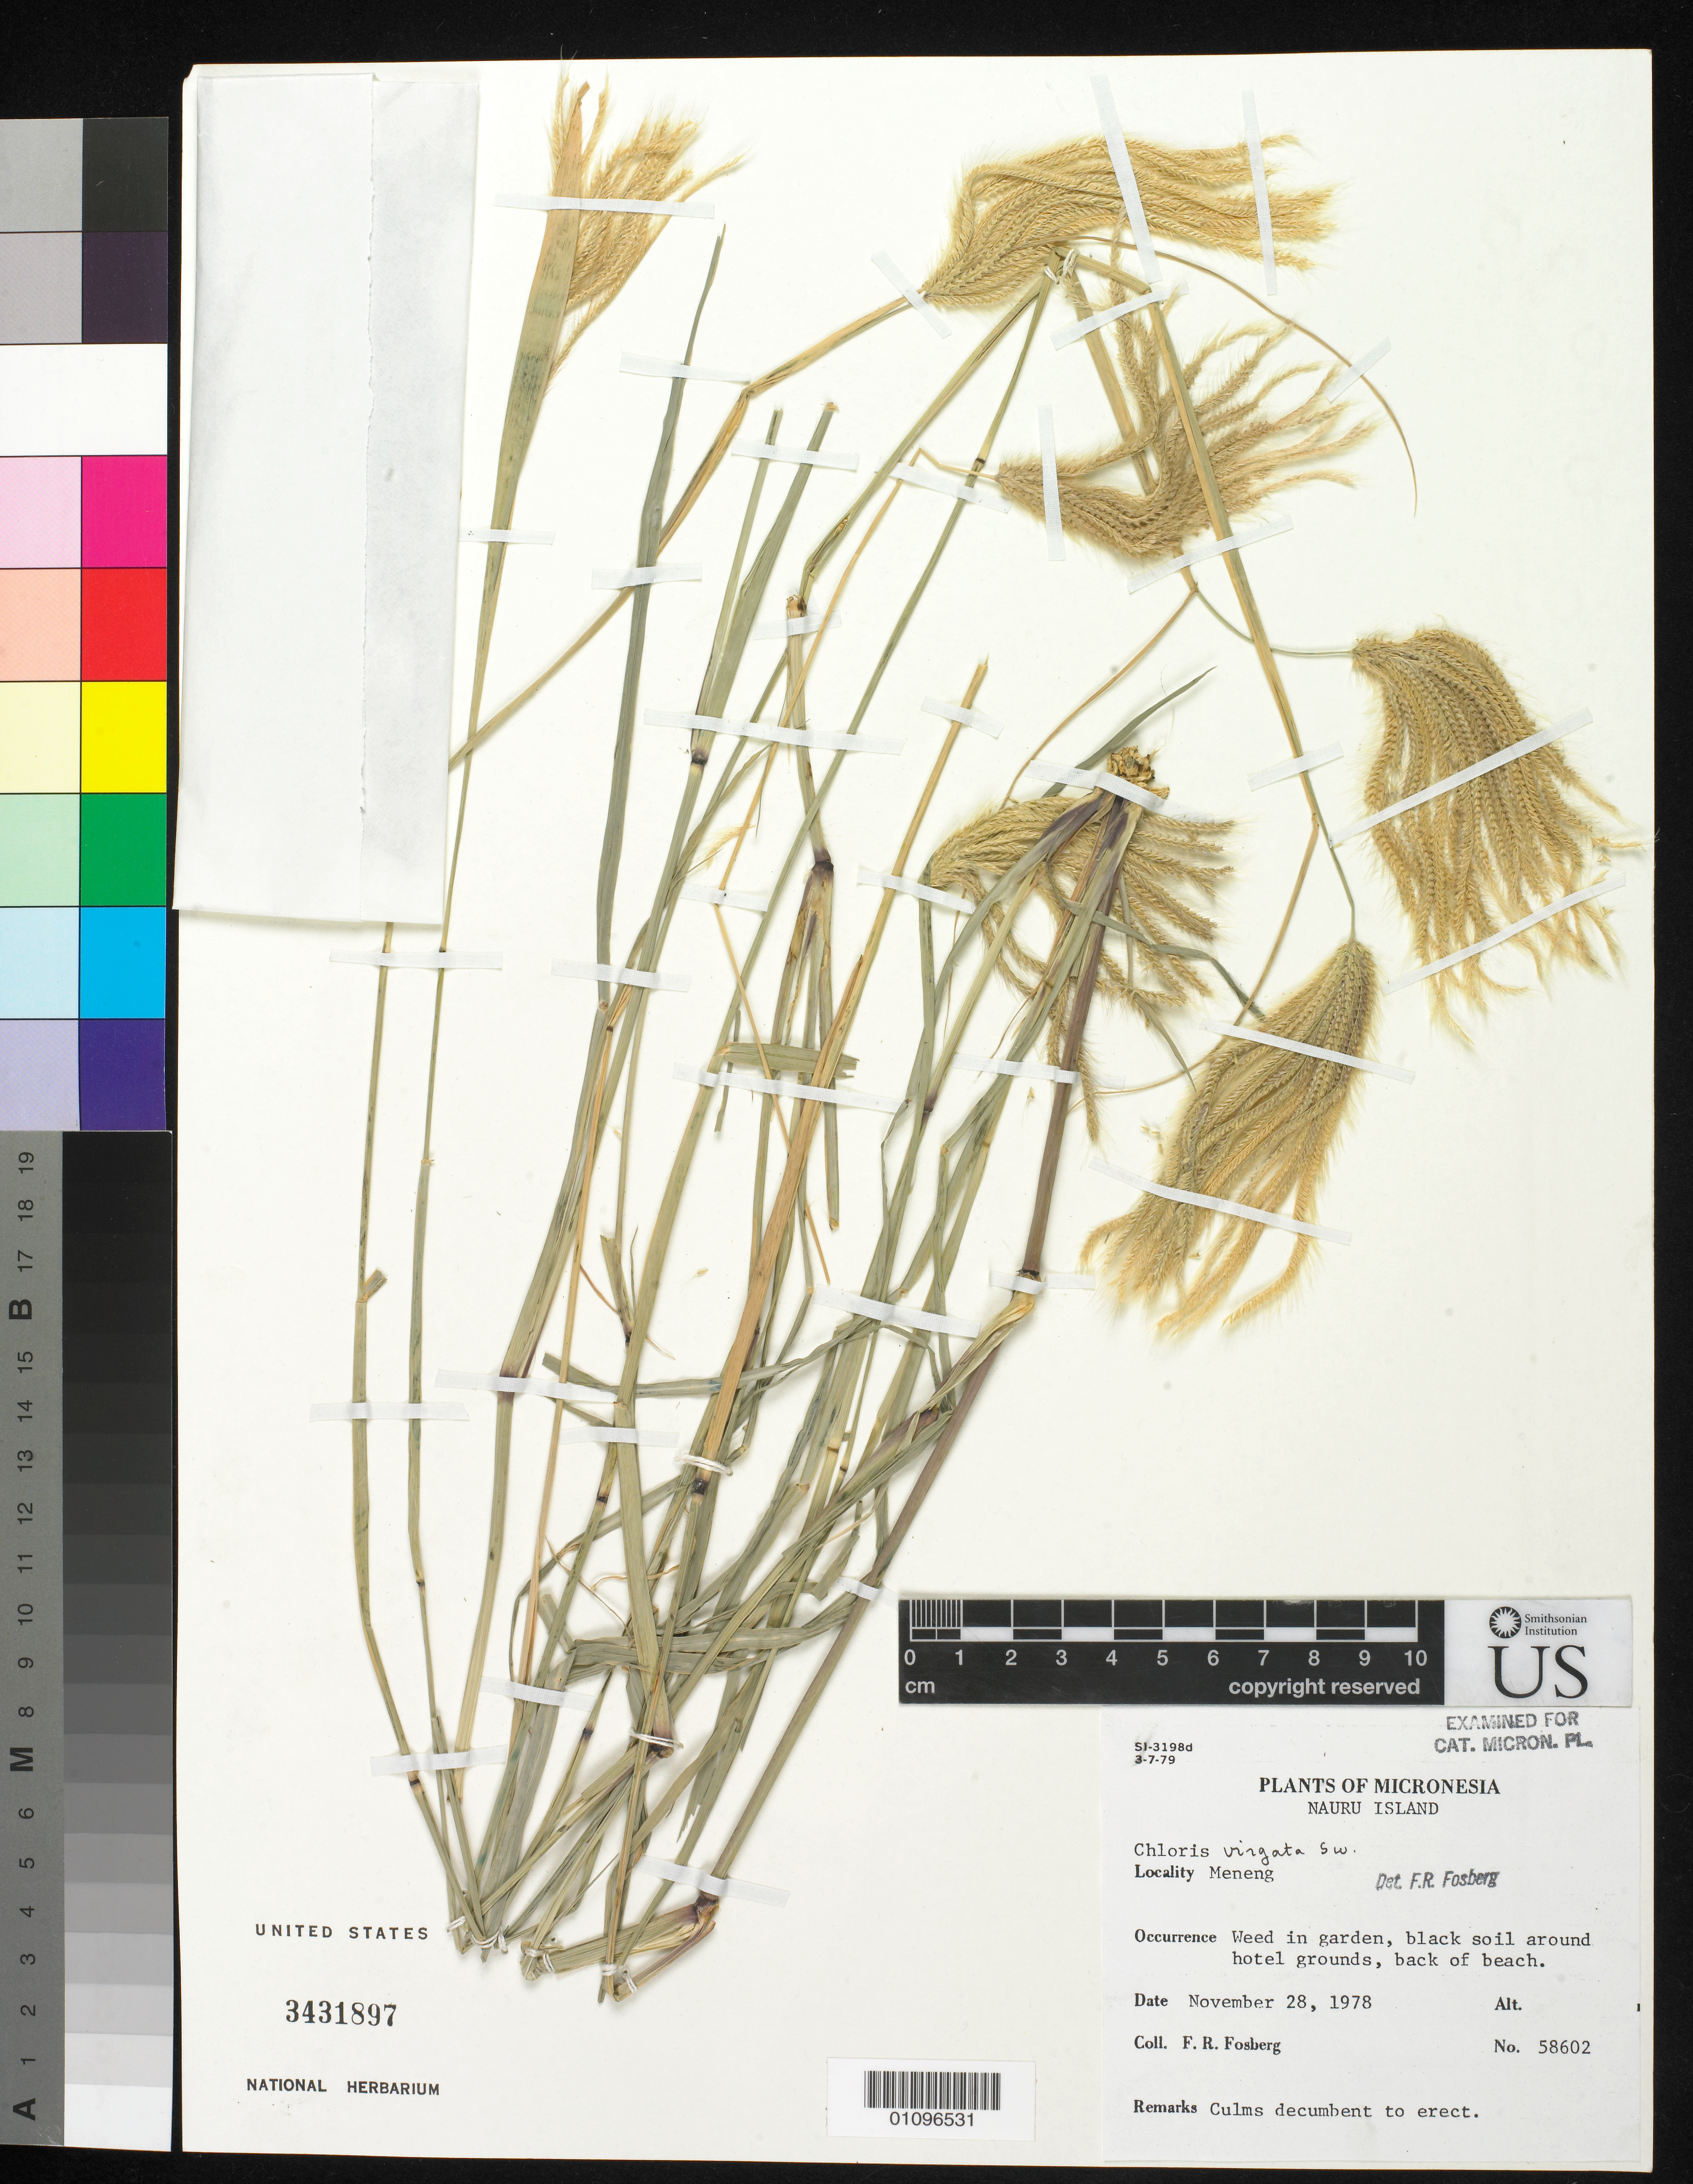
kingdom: Plantae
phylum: Tracheophyta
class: Liliopsida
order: Poales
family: Poaceae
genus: Chloris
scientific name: Chloris virgata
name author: Sw.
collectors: F. R. Fosberg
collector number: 58602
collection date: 1978-11-28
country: Nauru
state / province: Meneng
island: Nauru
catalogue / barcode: US 3431897